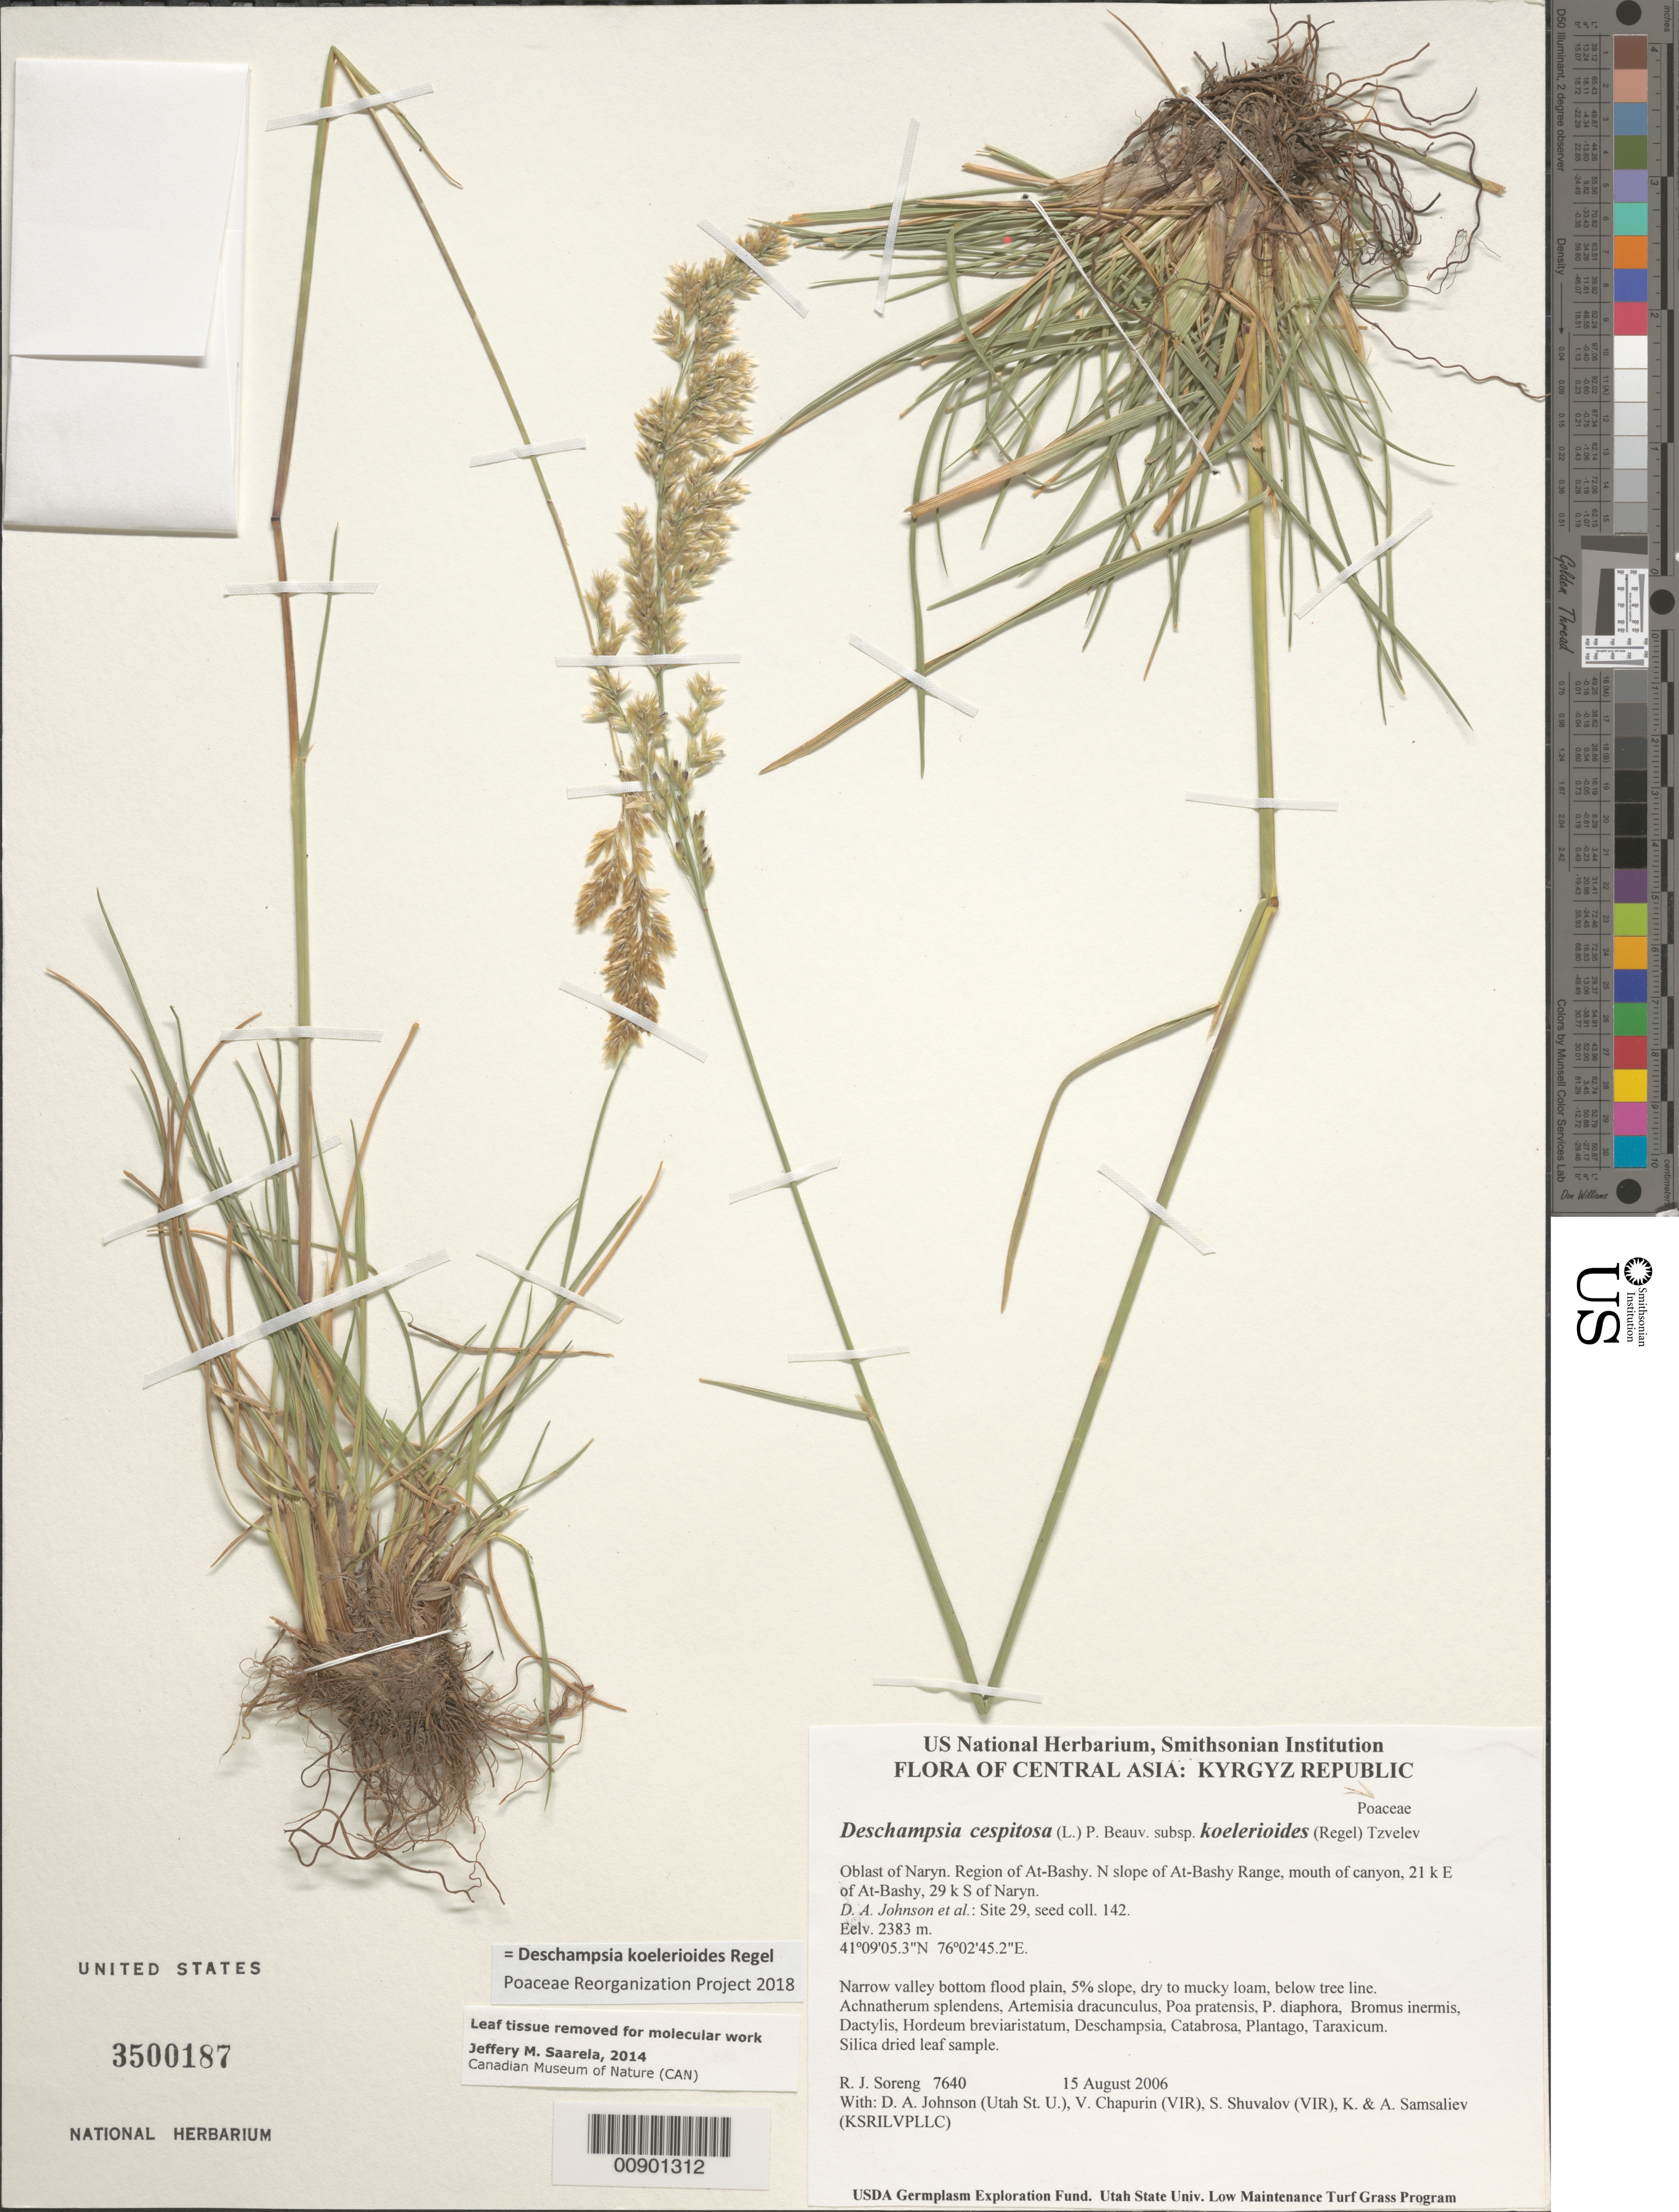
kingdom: Plantae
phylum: Tracheophyta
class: Liliopsida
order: Poales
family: Poaceae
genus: Deschampsia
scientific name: Deschampsia koelerioides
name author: Regel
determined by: Poaceae Reorganization Project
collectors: R. J. Soreng, D. Johnson, S. Shuvalov, V. Chapurin, K. Samsaliev & A. Samsaliev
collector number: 7640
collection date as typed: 15 Aug 2006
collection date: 2006-08-15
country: Kyrgyzstan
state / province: Naryn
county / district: At-Bashy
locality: N slope of At-Bashy Range, mouth of canyon, 21 km E of At-Bashy, 29 km S of Naryn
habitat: Narrow valley bottom flood plain, 5% slope, dry to mucky loam, below tree line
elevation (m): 2383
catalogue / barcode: US 3500187